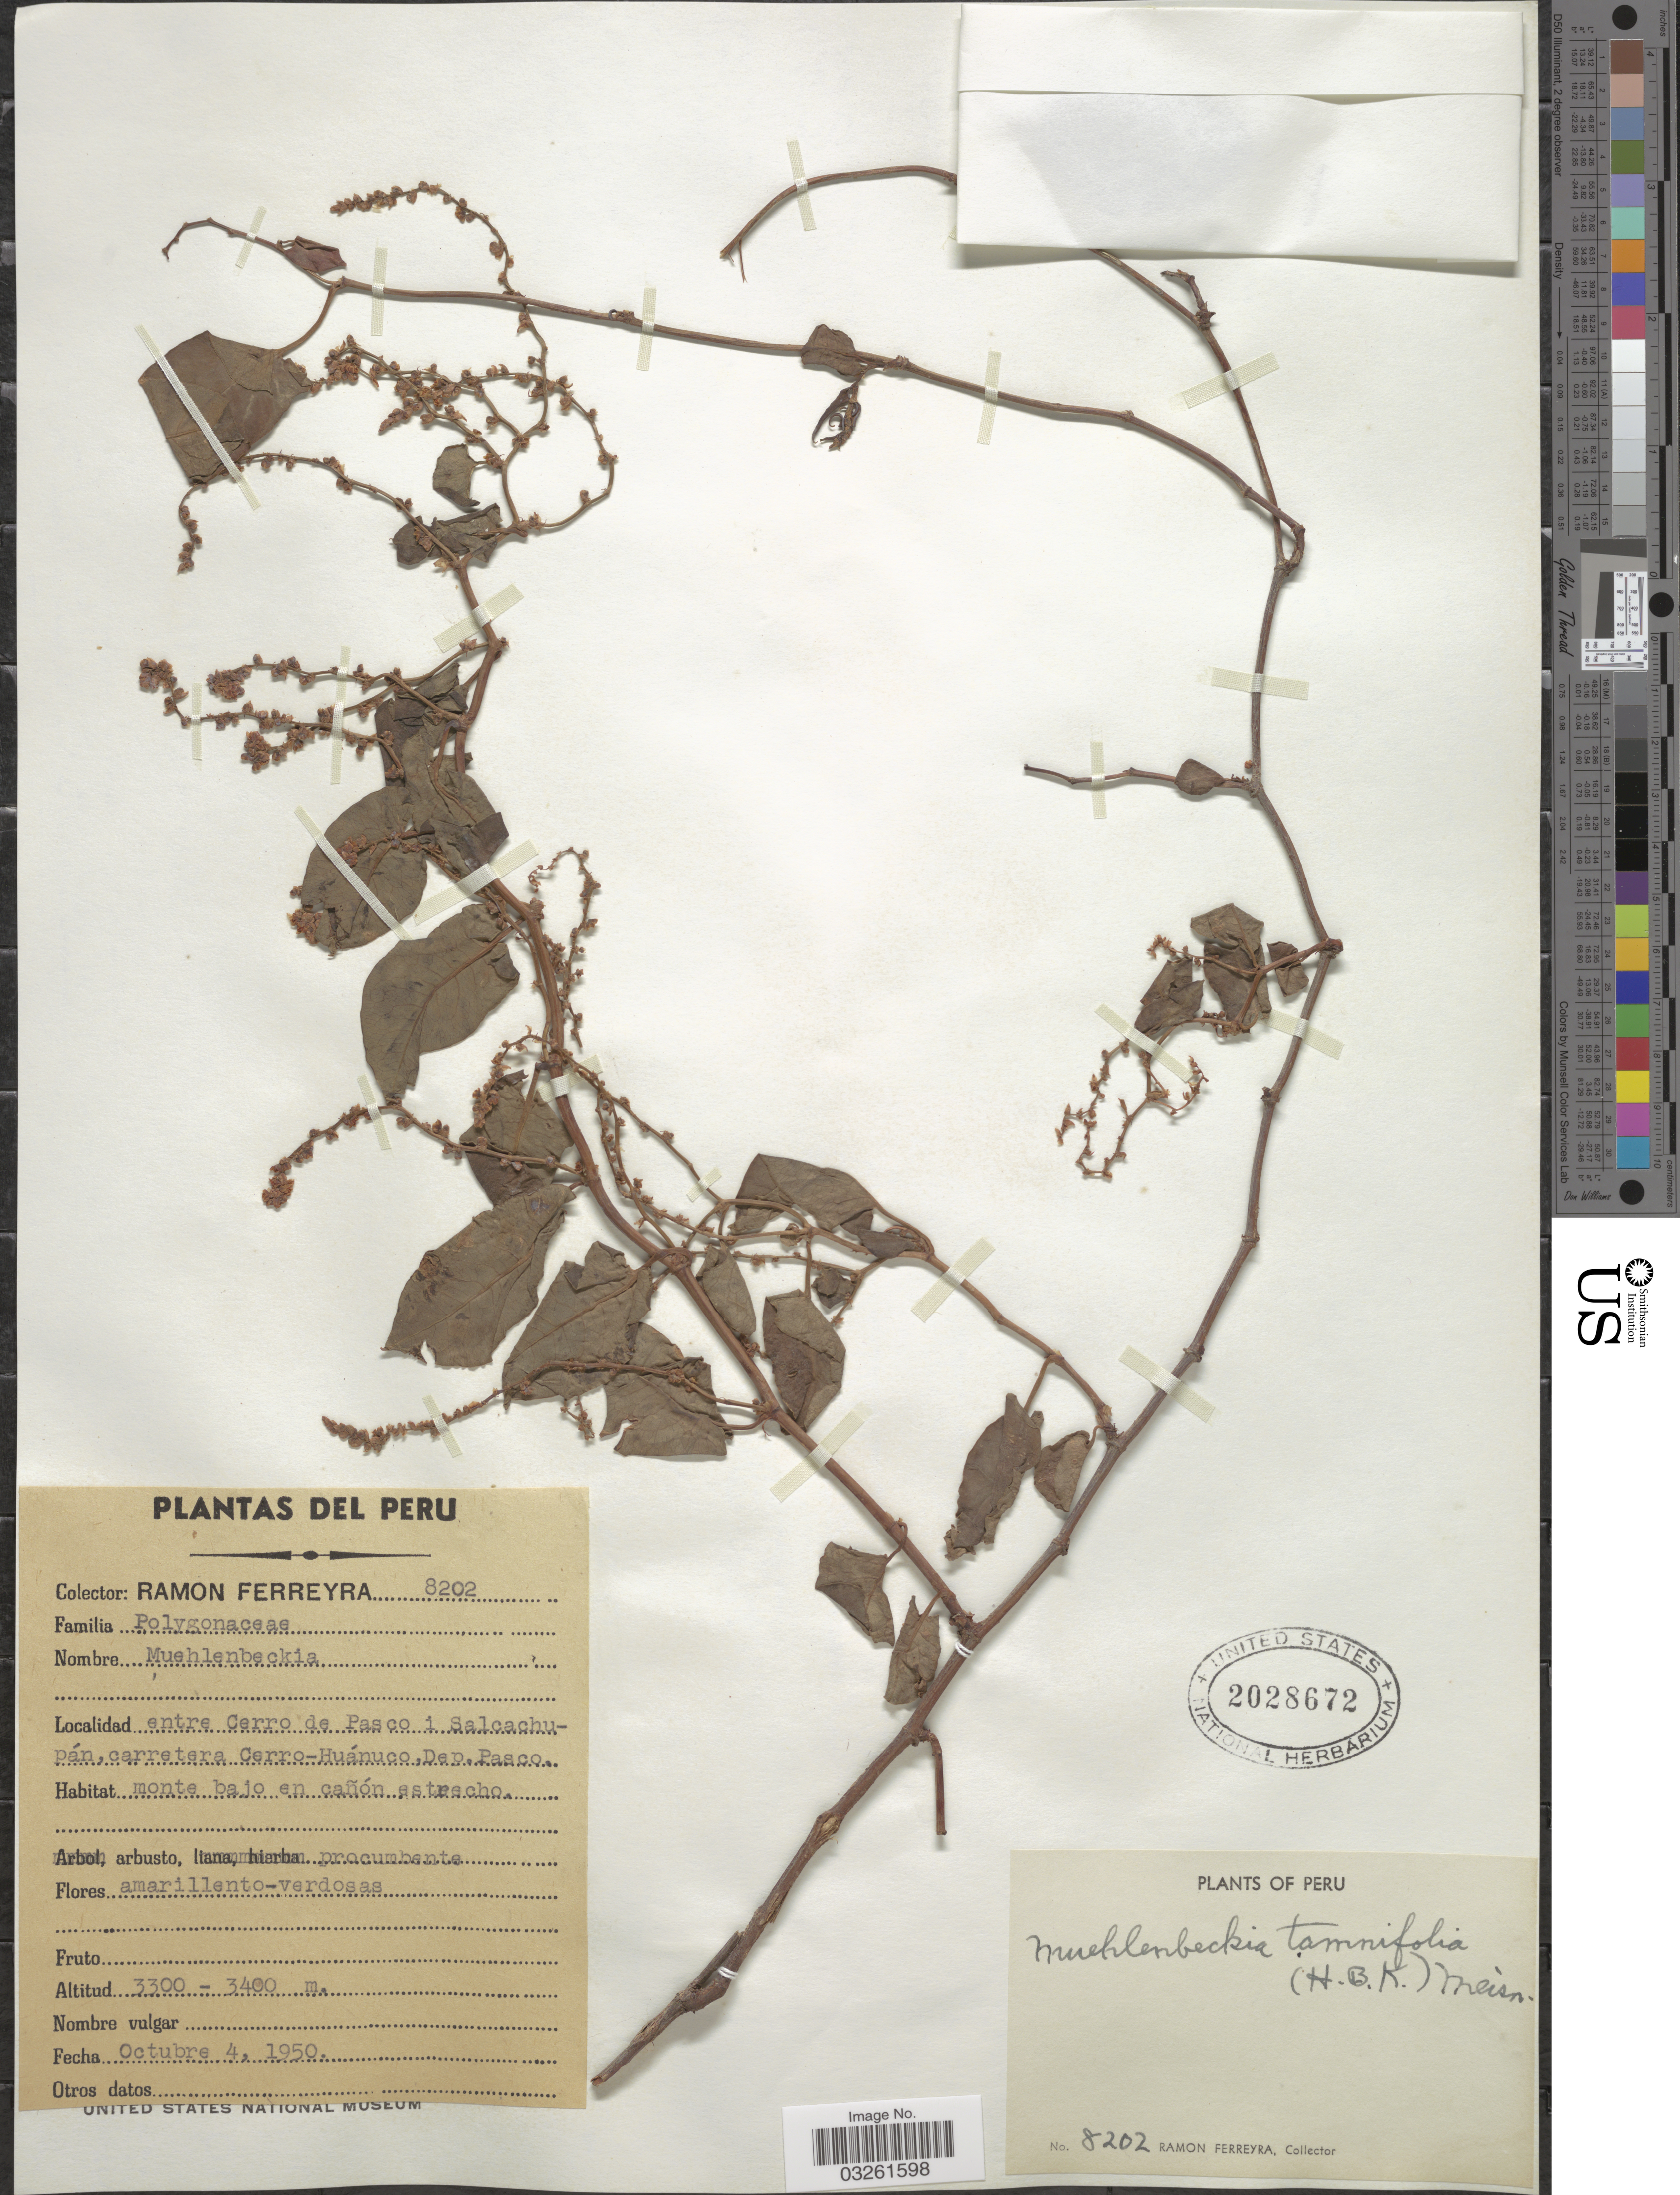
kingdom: Plantae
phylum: Tracheophyta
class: Magnoliopsida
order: Caryophyllales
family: Polygonaceae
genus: Muehlenbeckia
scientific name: Muehlenbeckia tamnifolia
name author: (Kunth) Meisn.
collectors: R. A. Ferreyra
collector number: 8202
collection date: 1950-10-04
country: Peru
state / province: Pasco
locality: Entre Cerro de Pasco i Salcachupán, carretera Cerro-Huánuco, Dep. Pasco.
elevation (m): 3300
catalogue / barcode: US 2028672